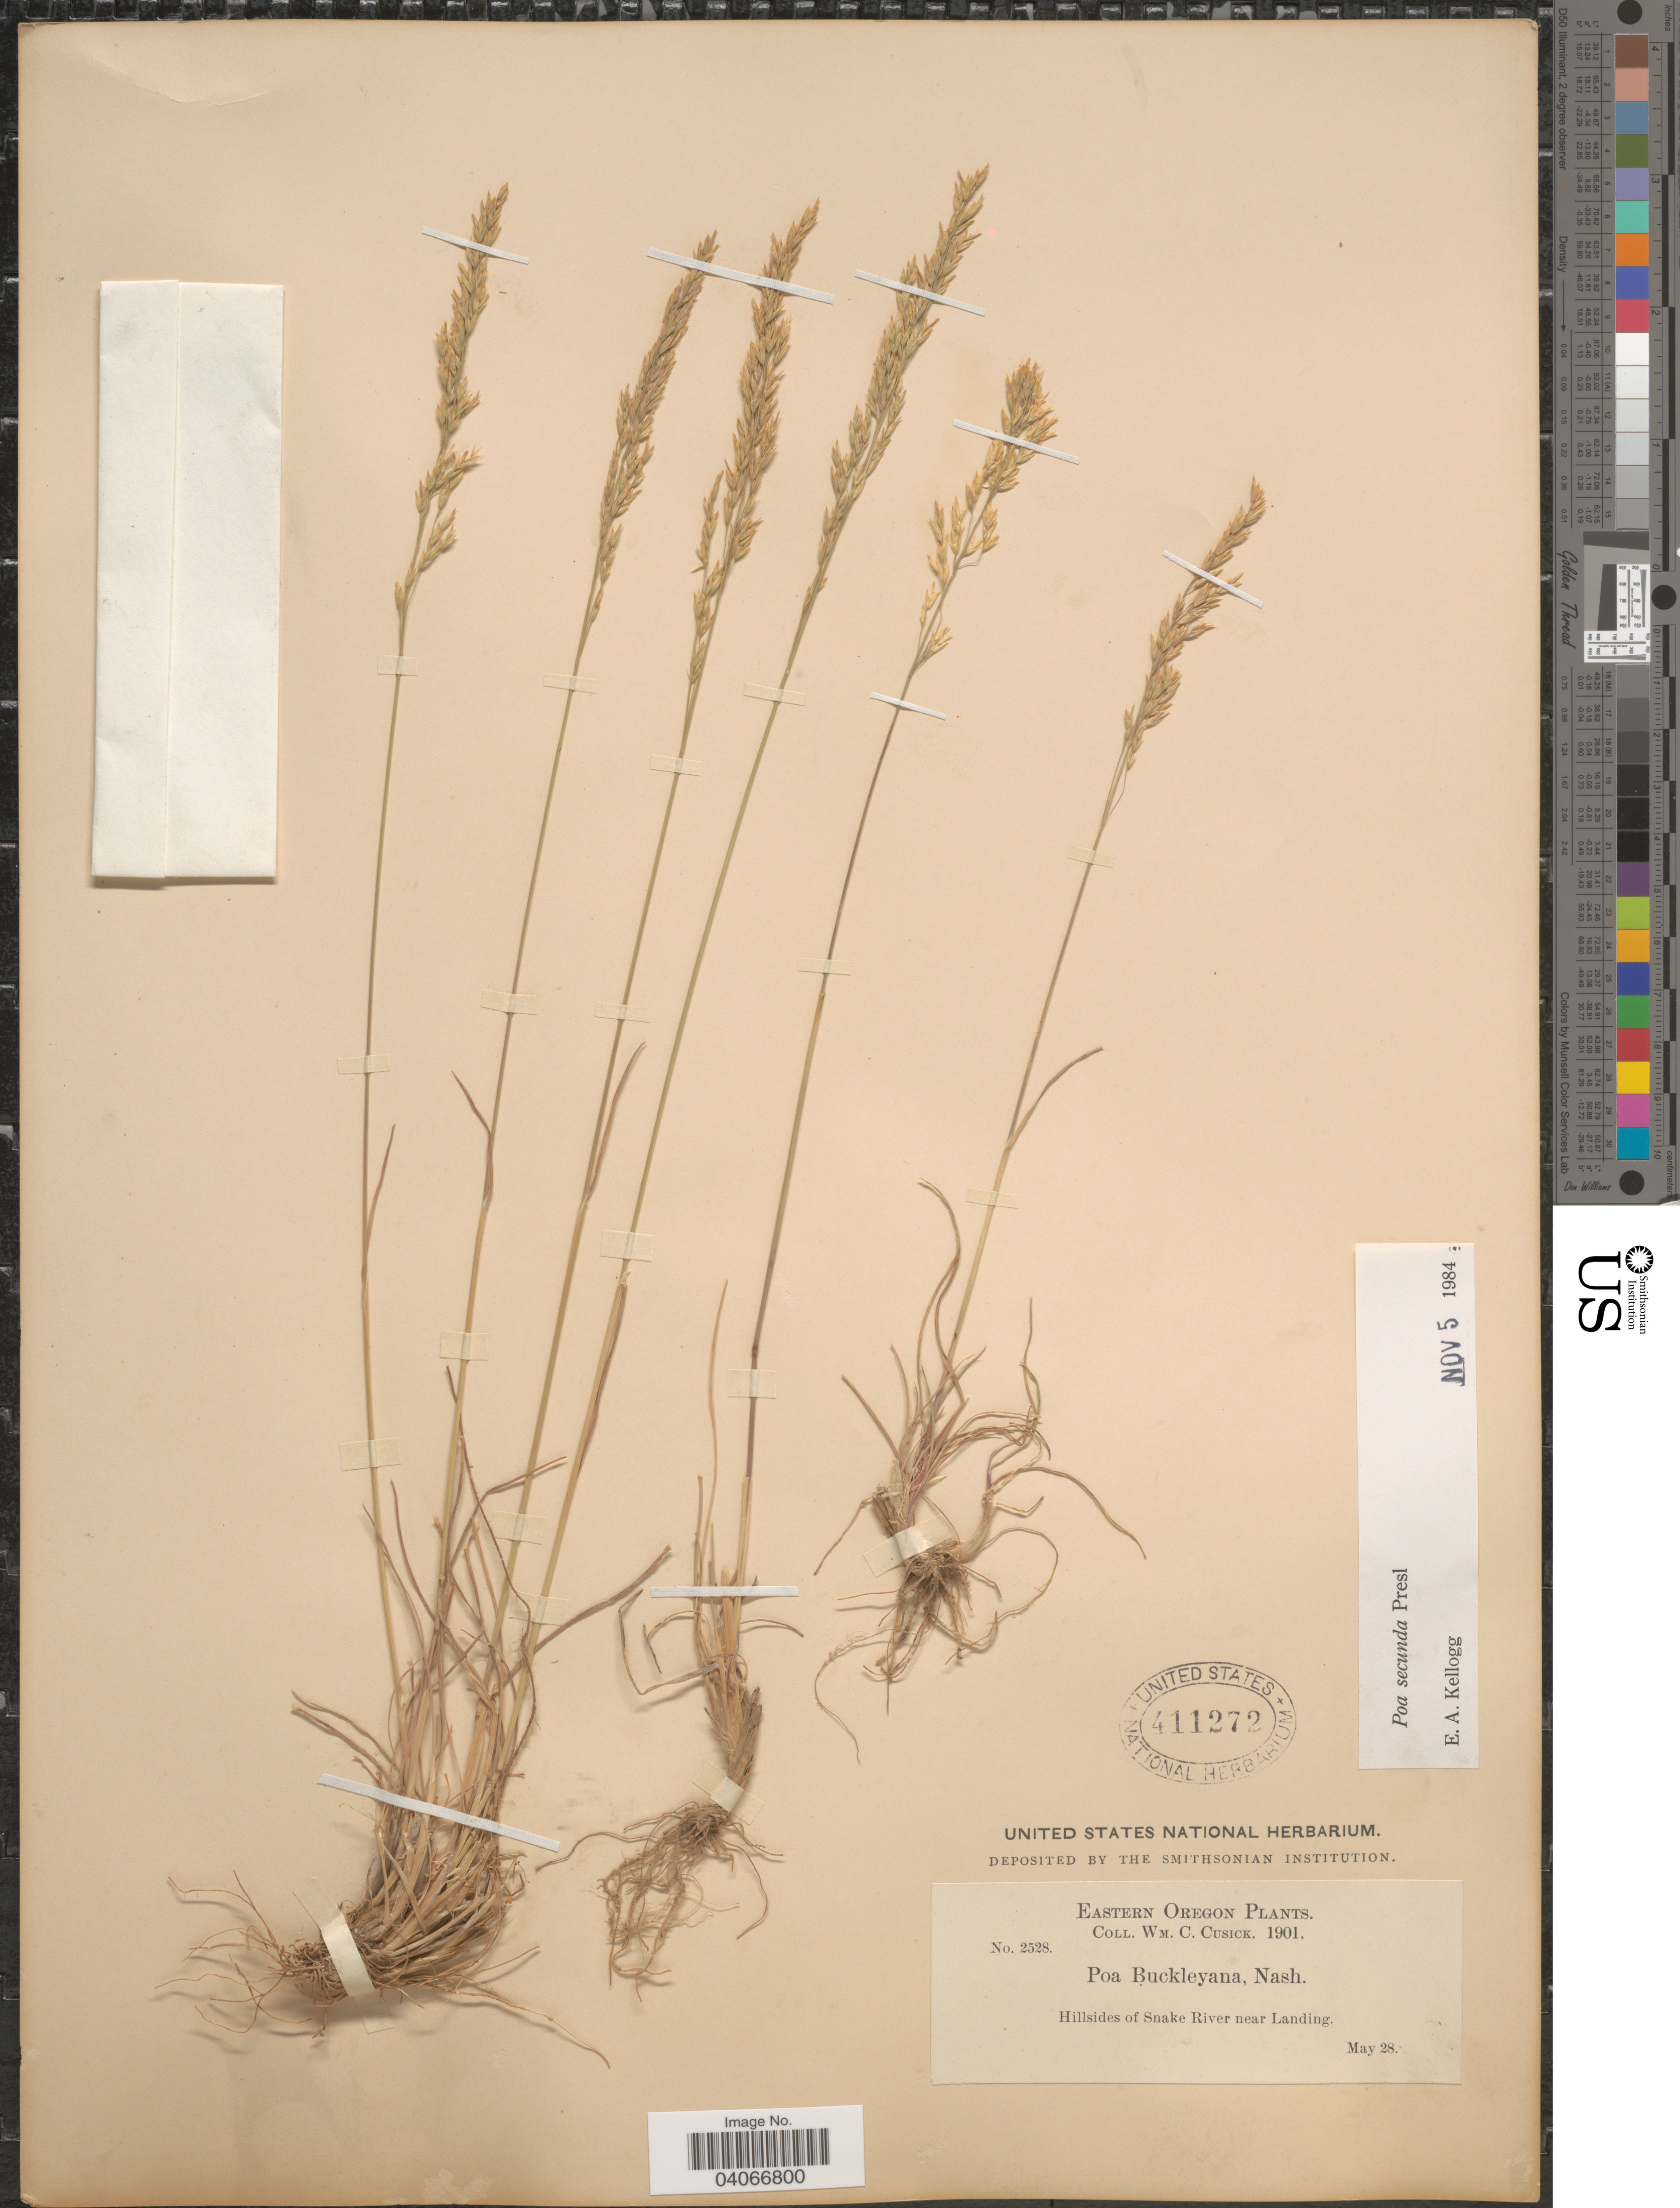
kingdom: Plantae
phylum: Tracheophyta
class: Liliopsida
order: Poales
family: Poaceae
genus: Poa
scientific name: Poa secunda subsp. secunda var. scabrella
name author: (Thurb.) Soreng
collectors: W. C. Cusick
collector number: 2528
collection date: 1901-05-28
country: United States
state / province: Oregon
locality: Eastern Oregon. Hillside of Snake River near Landing.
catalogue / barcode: US 411272